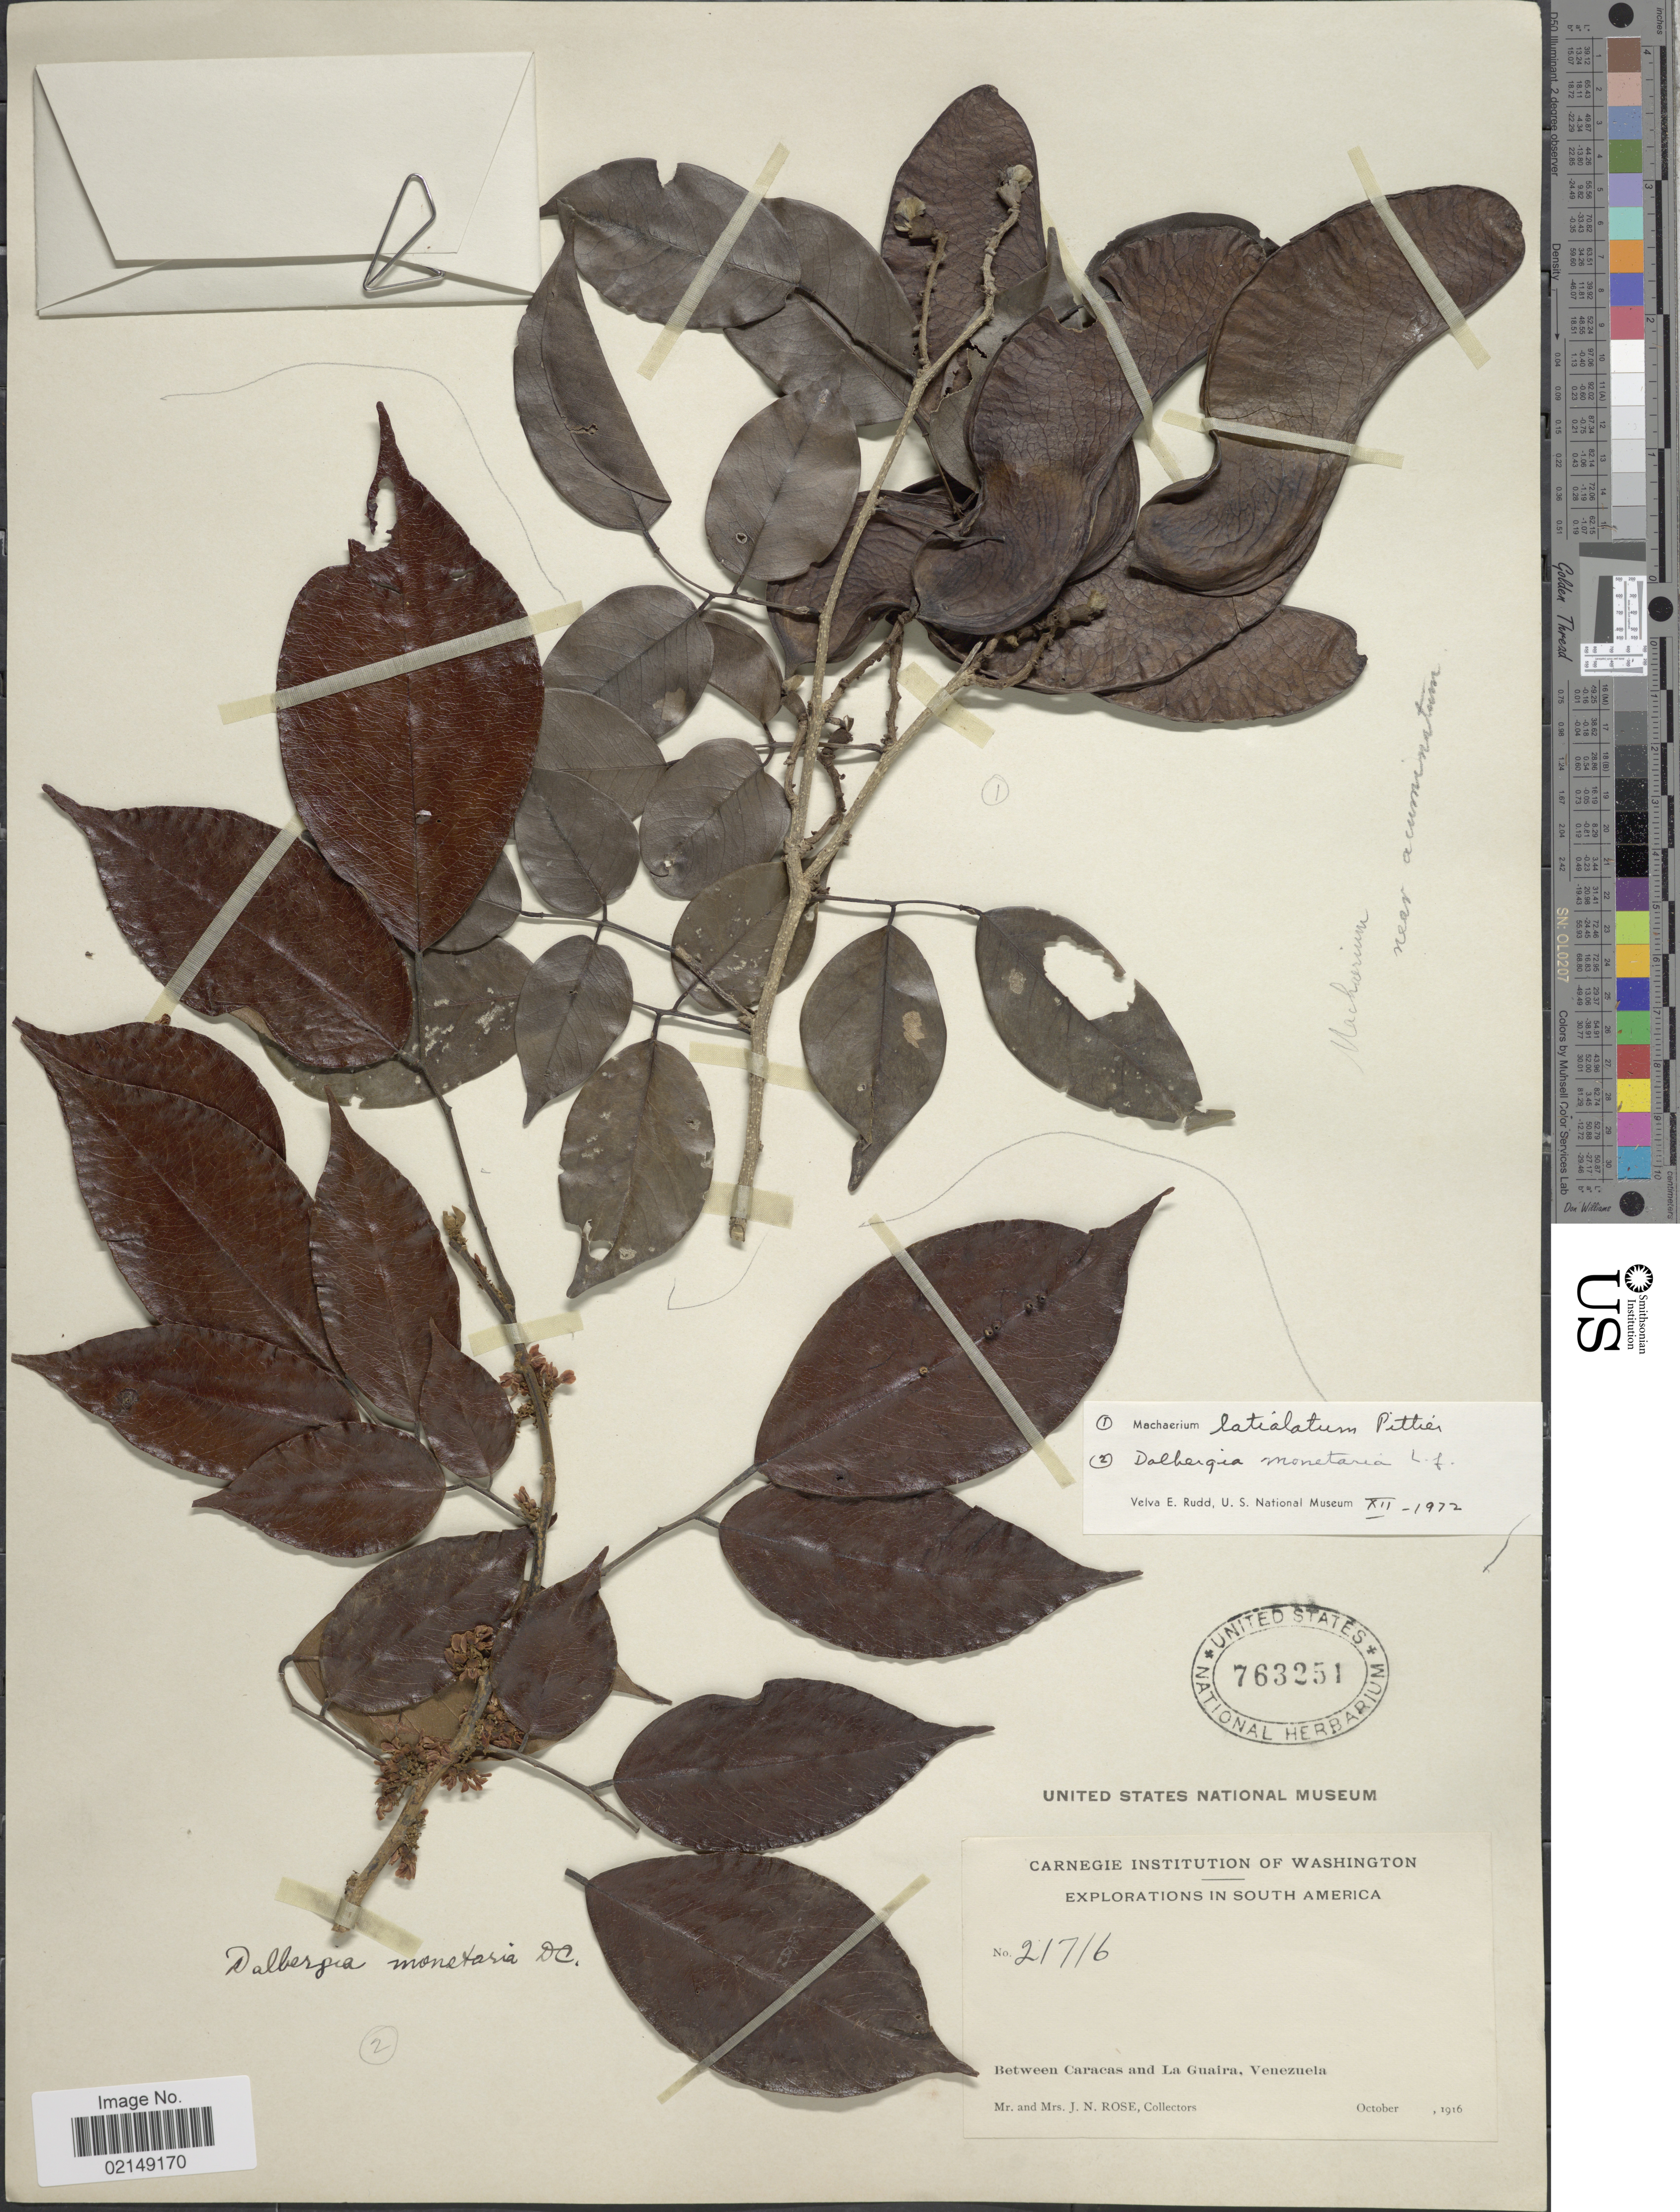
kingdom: Plantae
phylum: Tracheophyta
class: Magnoliopsida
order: Fabales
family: Fabaceae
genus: Machaerium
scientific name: Machaerium latialatum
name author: Pittier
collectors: J. N. Rose & L. B. Rose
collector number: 21716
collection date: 1916-10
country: Venezuela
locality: Between Caracas and La Guaira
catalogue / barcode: US 763251